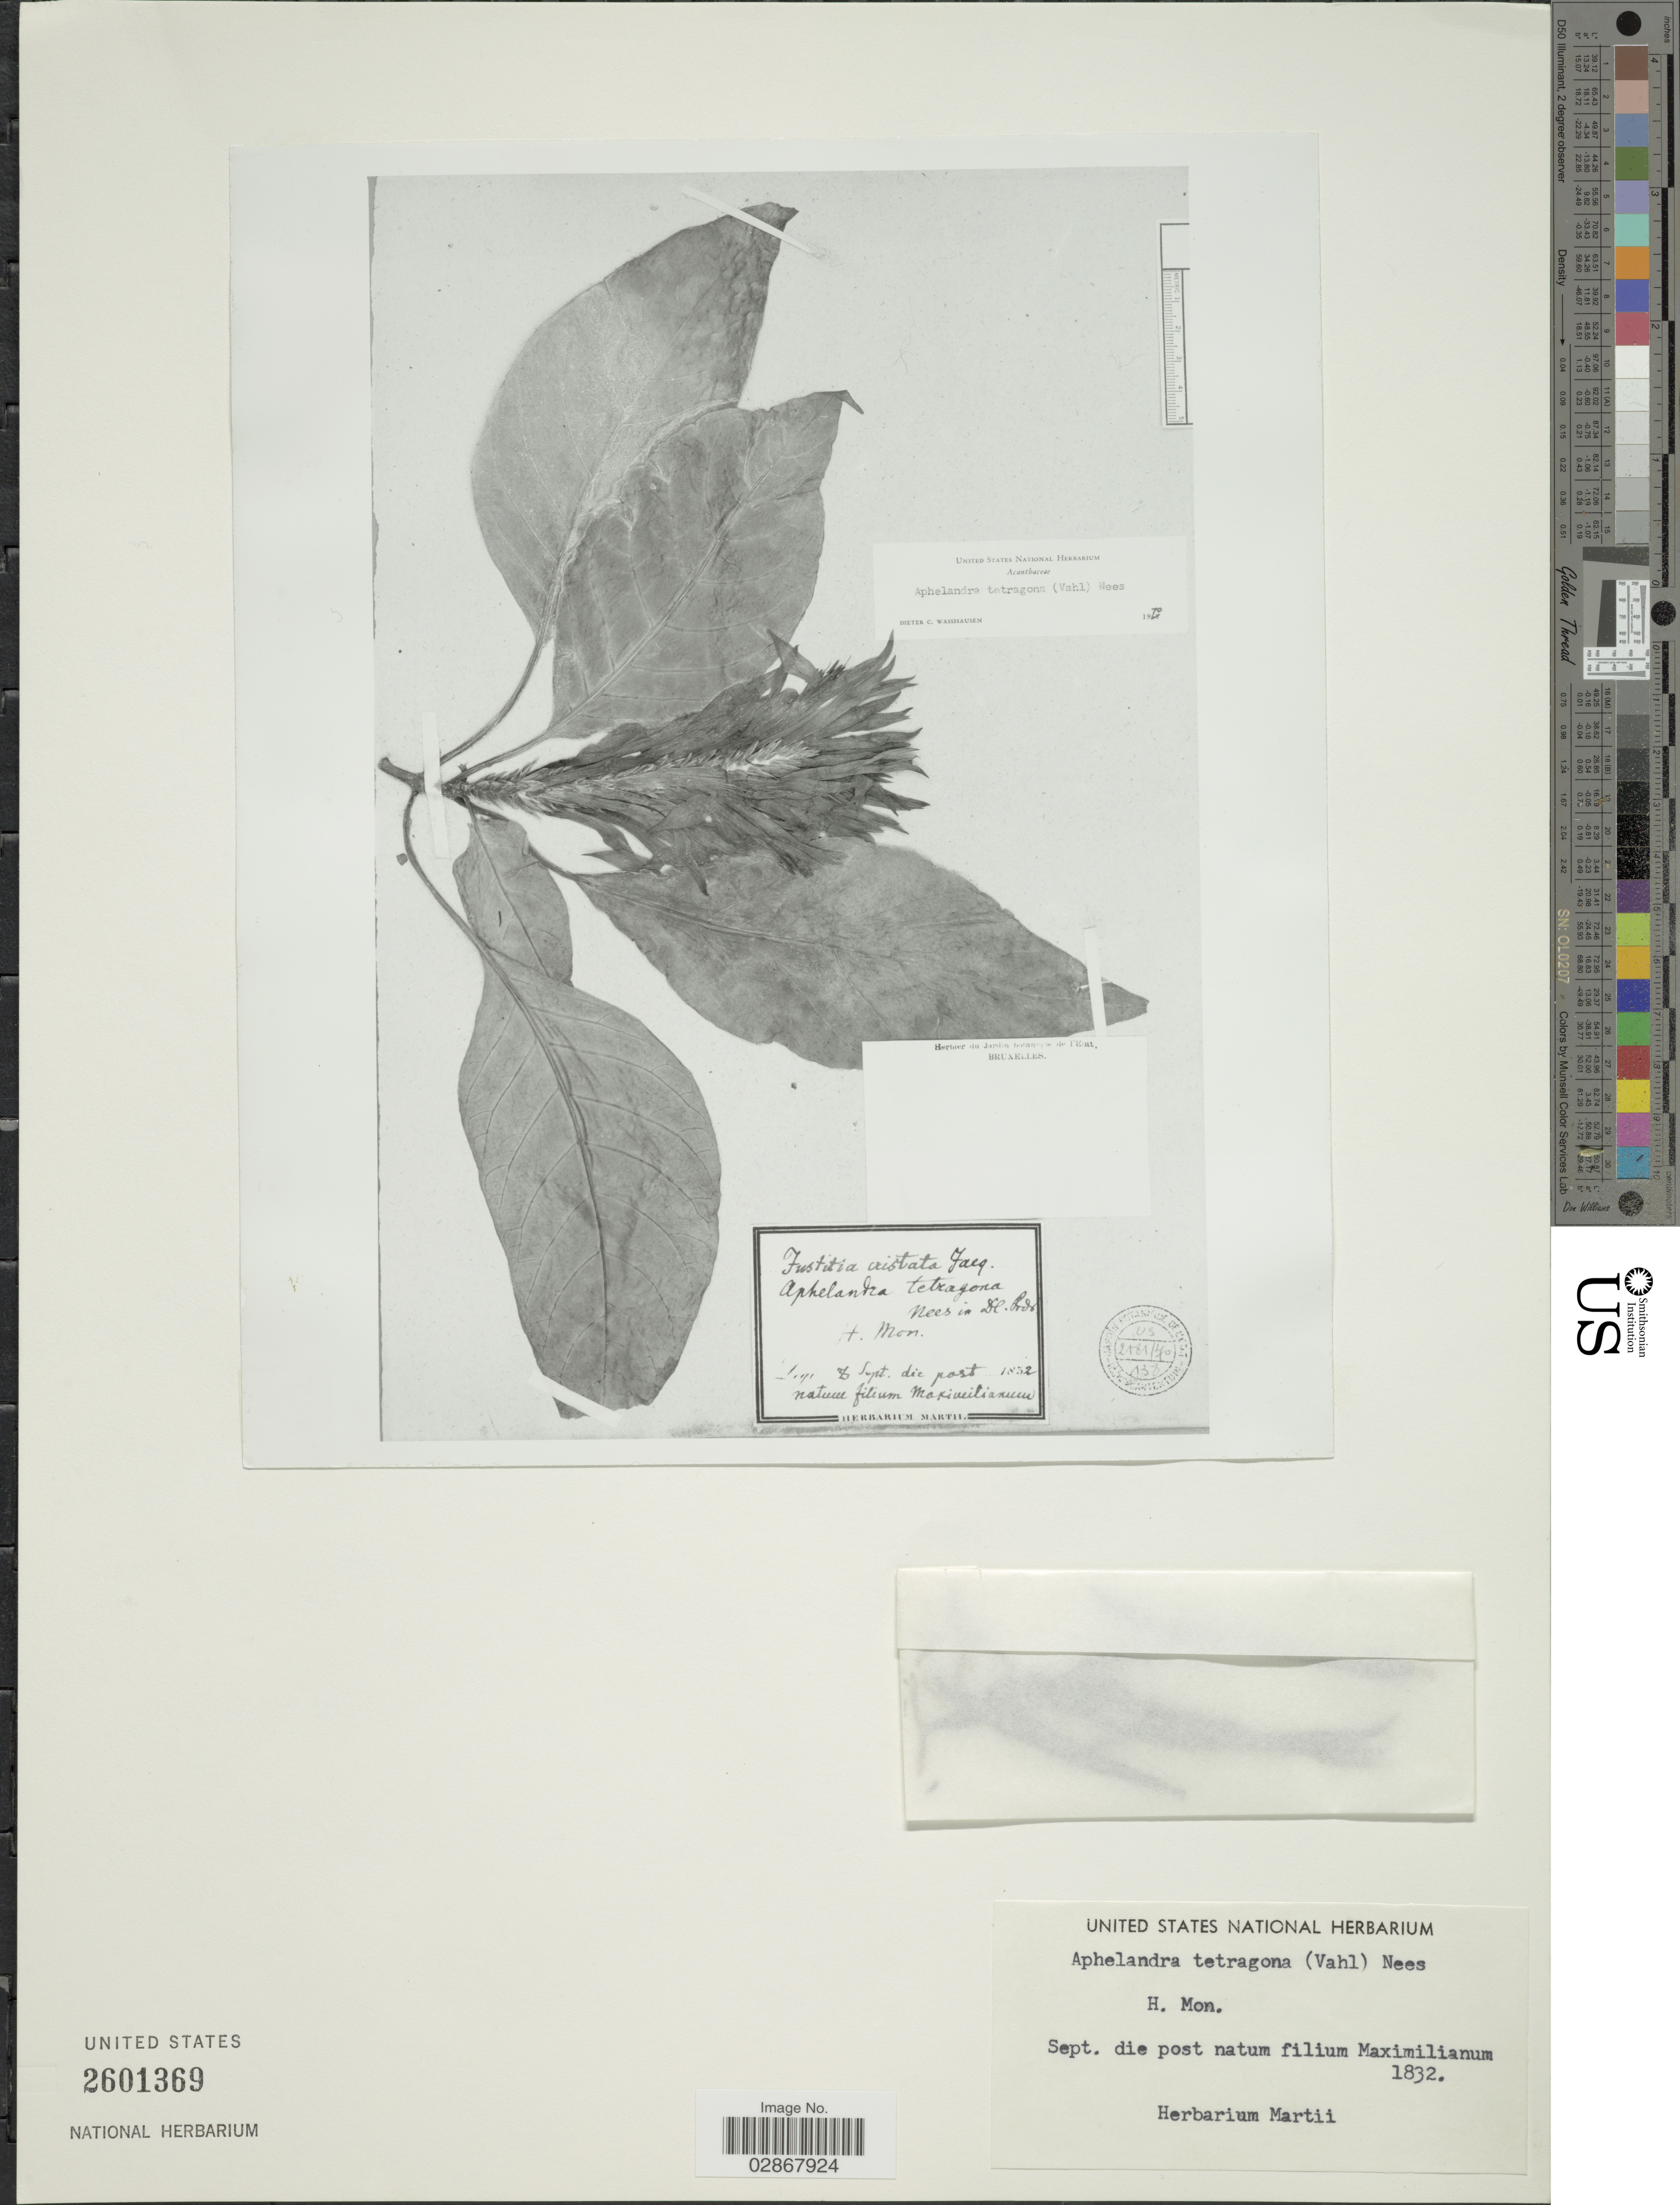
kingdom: Plantae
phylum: Tracheophyta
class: Magnoliopsida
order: Lamiales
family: Acanthaceae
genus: Aphelandra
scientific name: Aphelandra tetragona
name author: (Vahl) Nees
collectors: ex herb. Martii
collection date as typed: Sept. die post natum filium Maximilianum 1832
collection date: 1832-09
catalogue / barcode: US 2601369